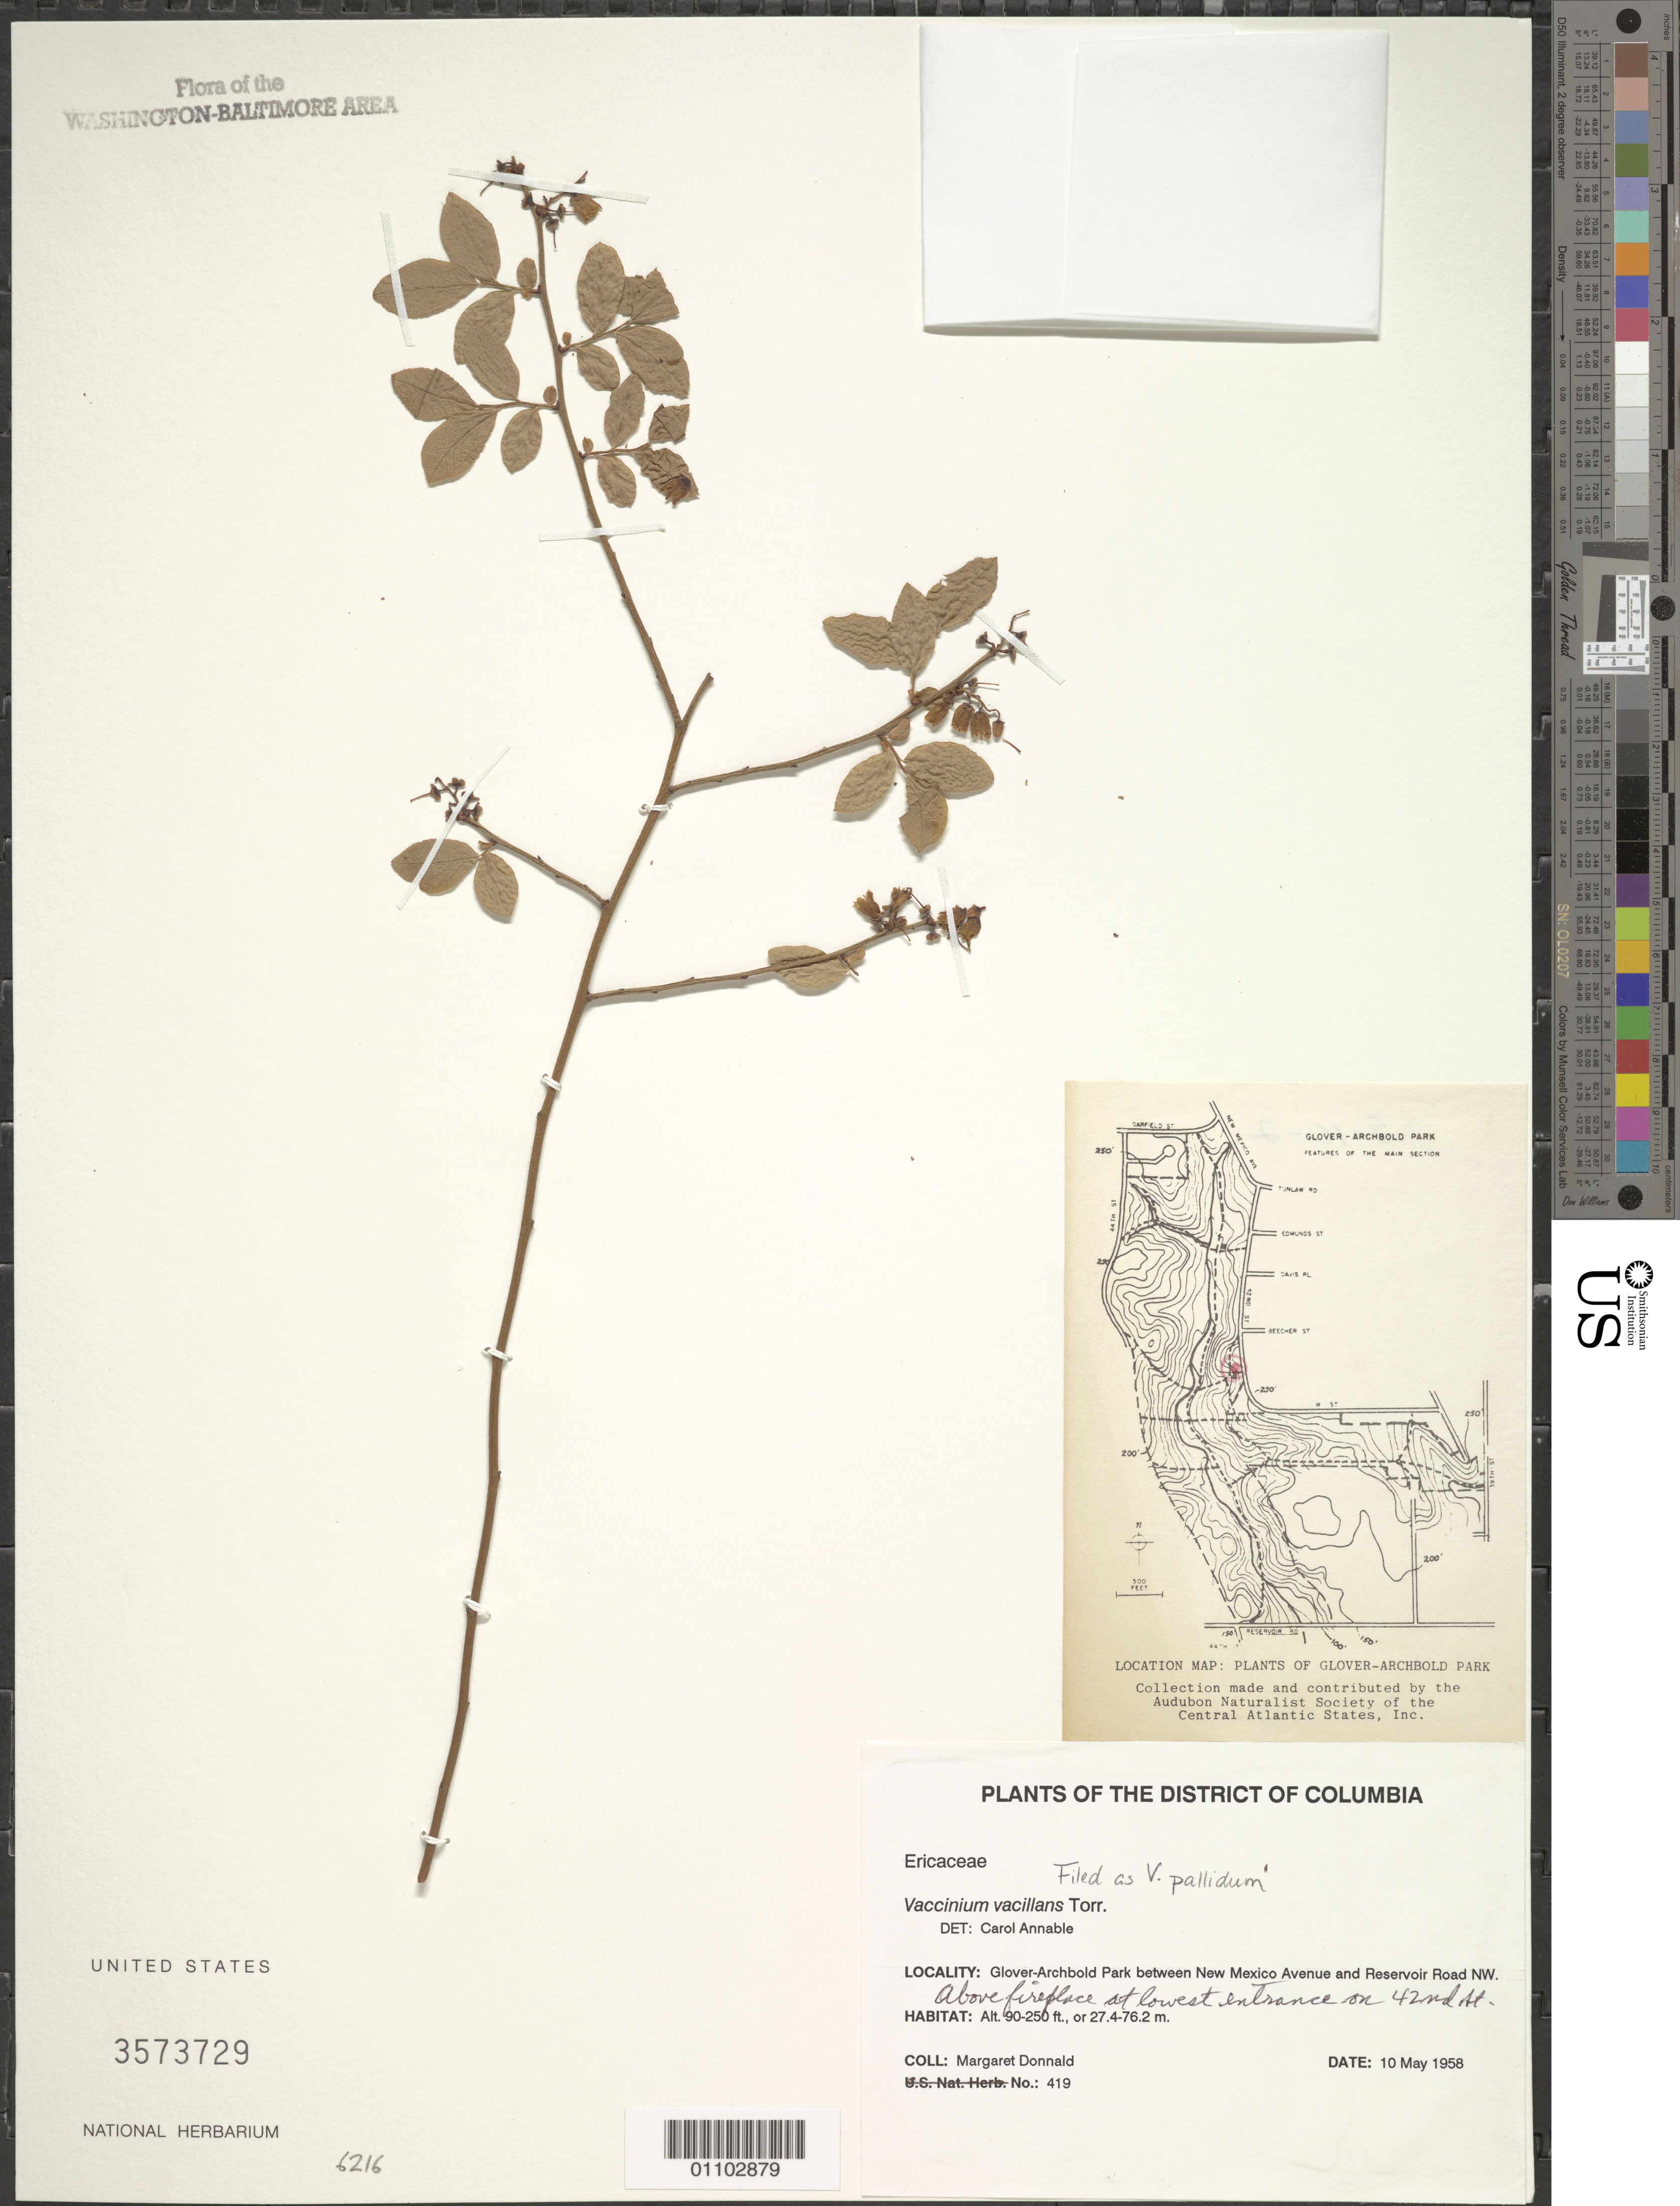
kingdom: Plantae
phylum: Tracheophyta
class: Magnoliopsida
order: Ericales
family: Ericaceae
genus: Vaccinium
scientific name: Vaccinium pallidum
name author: Aiton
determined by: Annable, C. R.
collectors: M. Donnald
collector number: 419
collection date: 1958-05-10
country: United States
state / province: District of Columbia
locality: Glover-Archbold Park between New Mexico Avenue and Reservoir Road NW., above fireplace at lowest entrance on 42nd St.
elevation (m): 27.4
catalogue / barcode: US 3573729